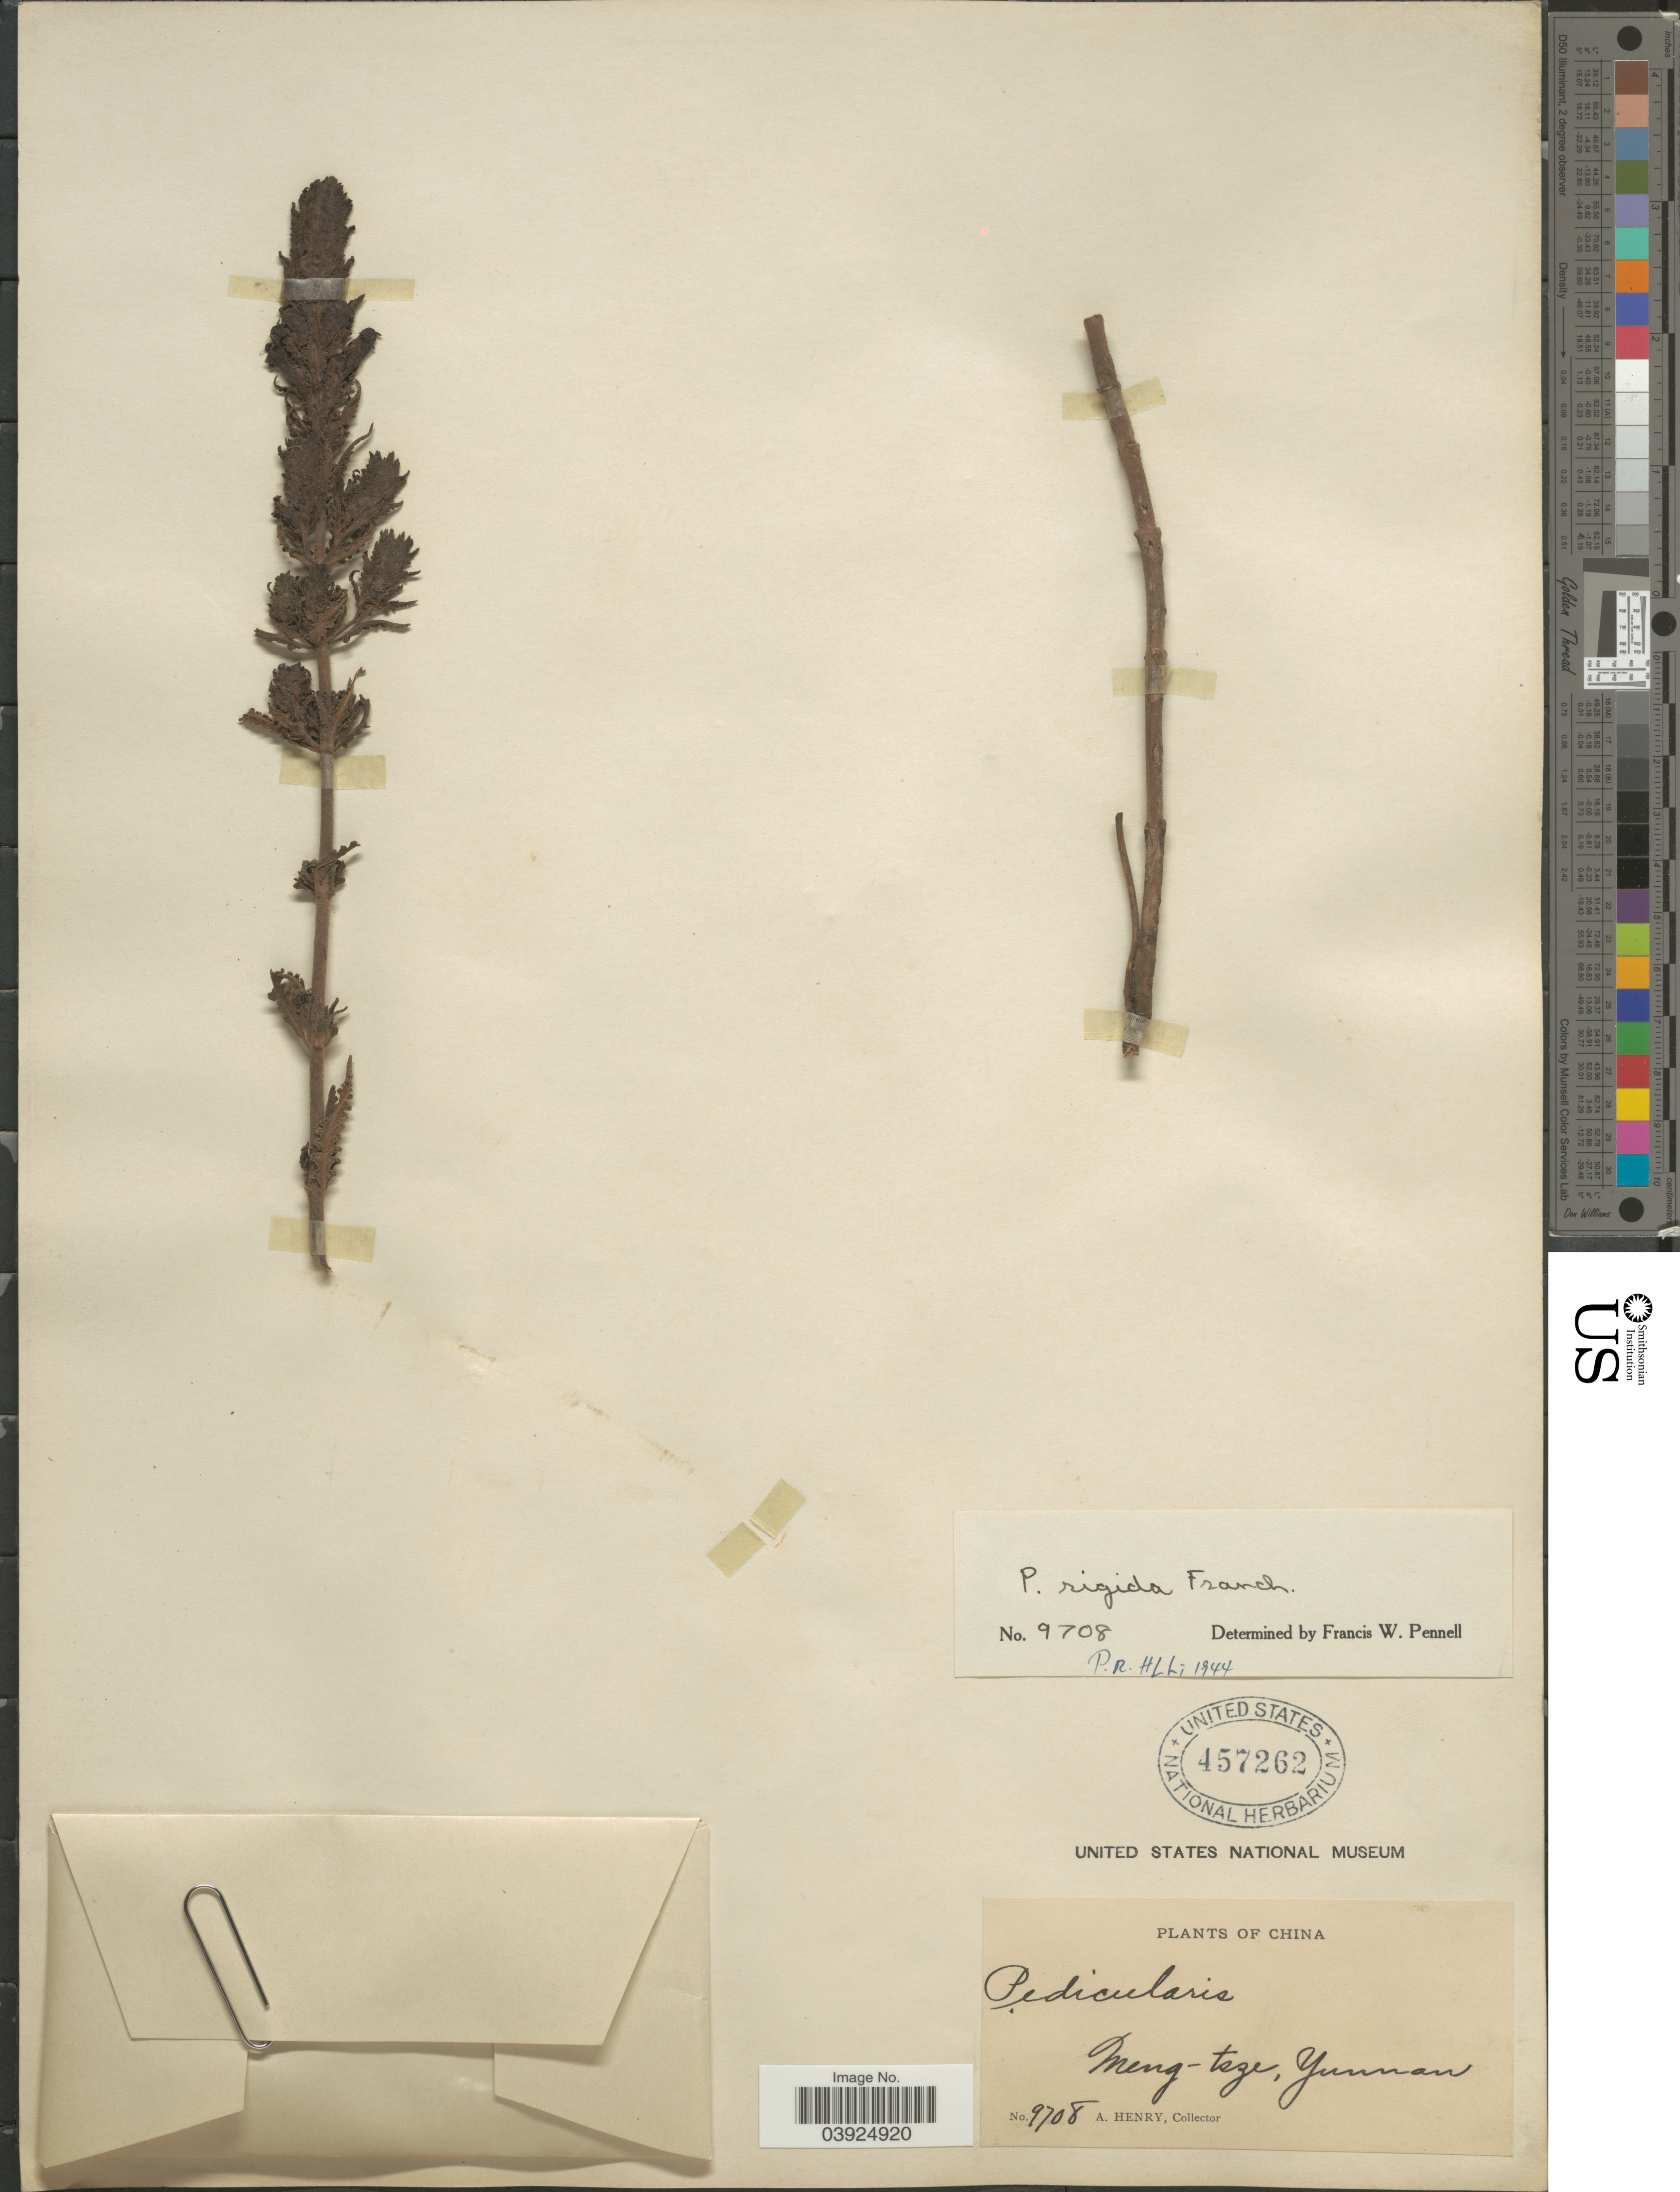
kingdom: Plantae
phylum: Tracheophyta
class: Magnoliopsida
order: Lamiales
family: Orobanchaceae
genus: Pedicularis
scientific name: Pedicularis rigida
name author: Franch. ex Maxim.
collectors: A. Henry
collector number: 9708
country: China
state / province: Yunnan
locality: Meng-tsze.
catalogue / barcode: US 457262